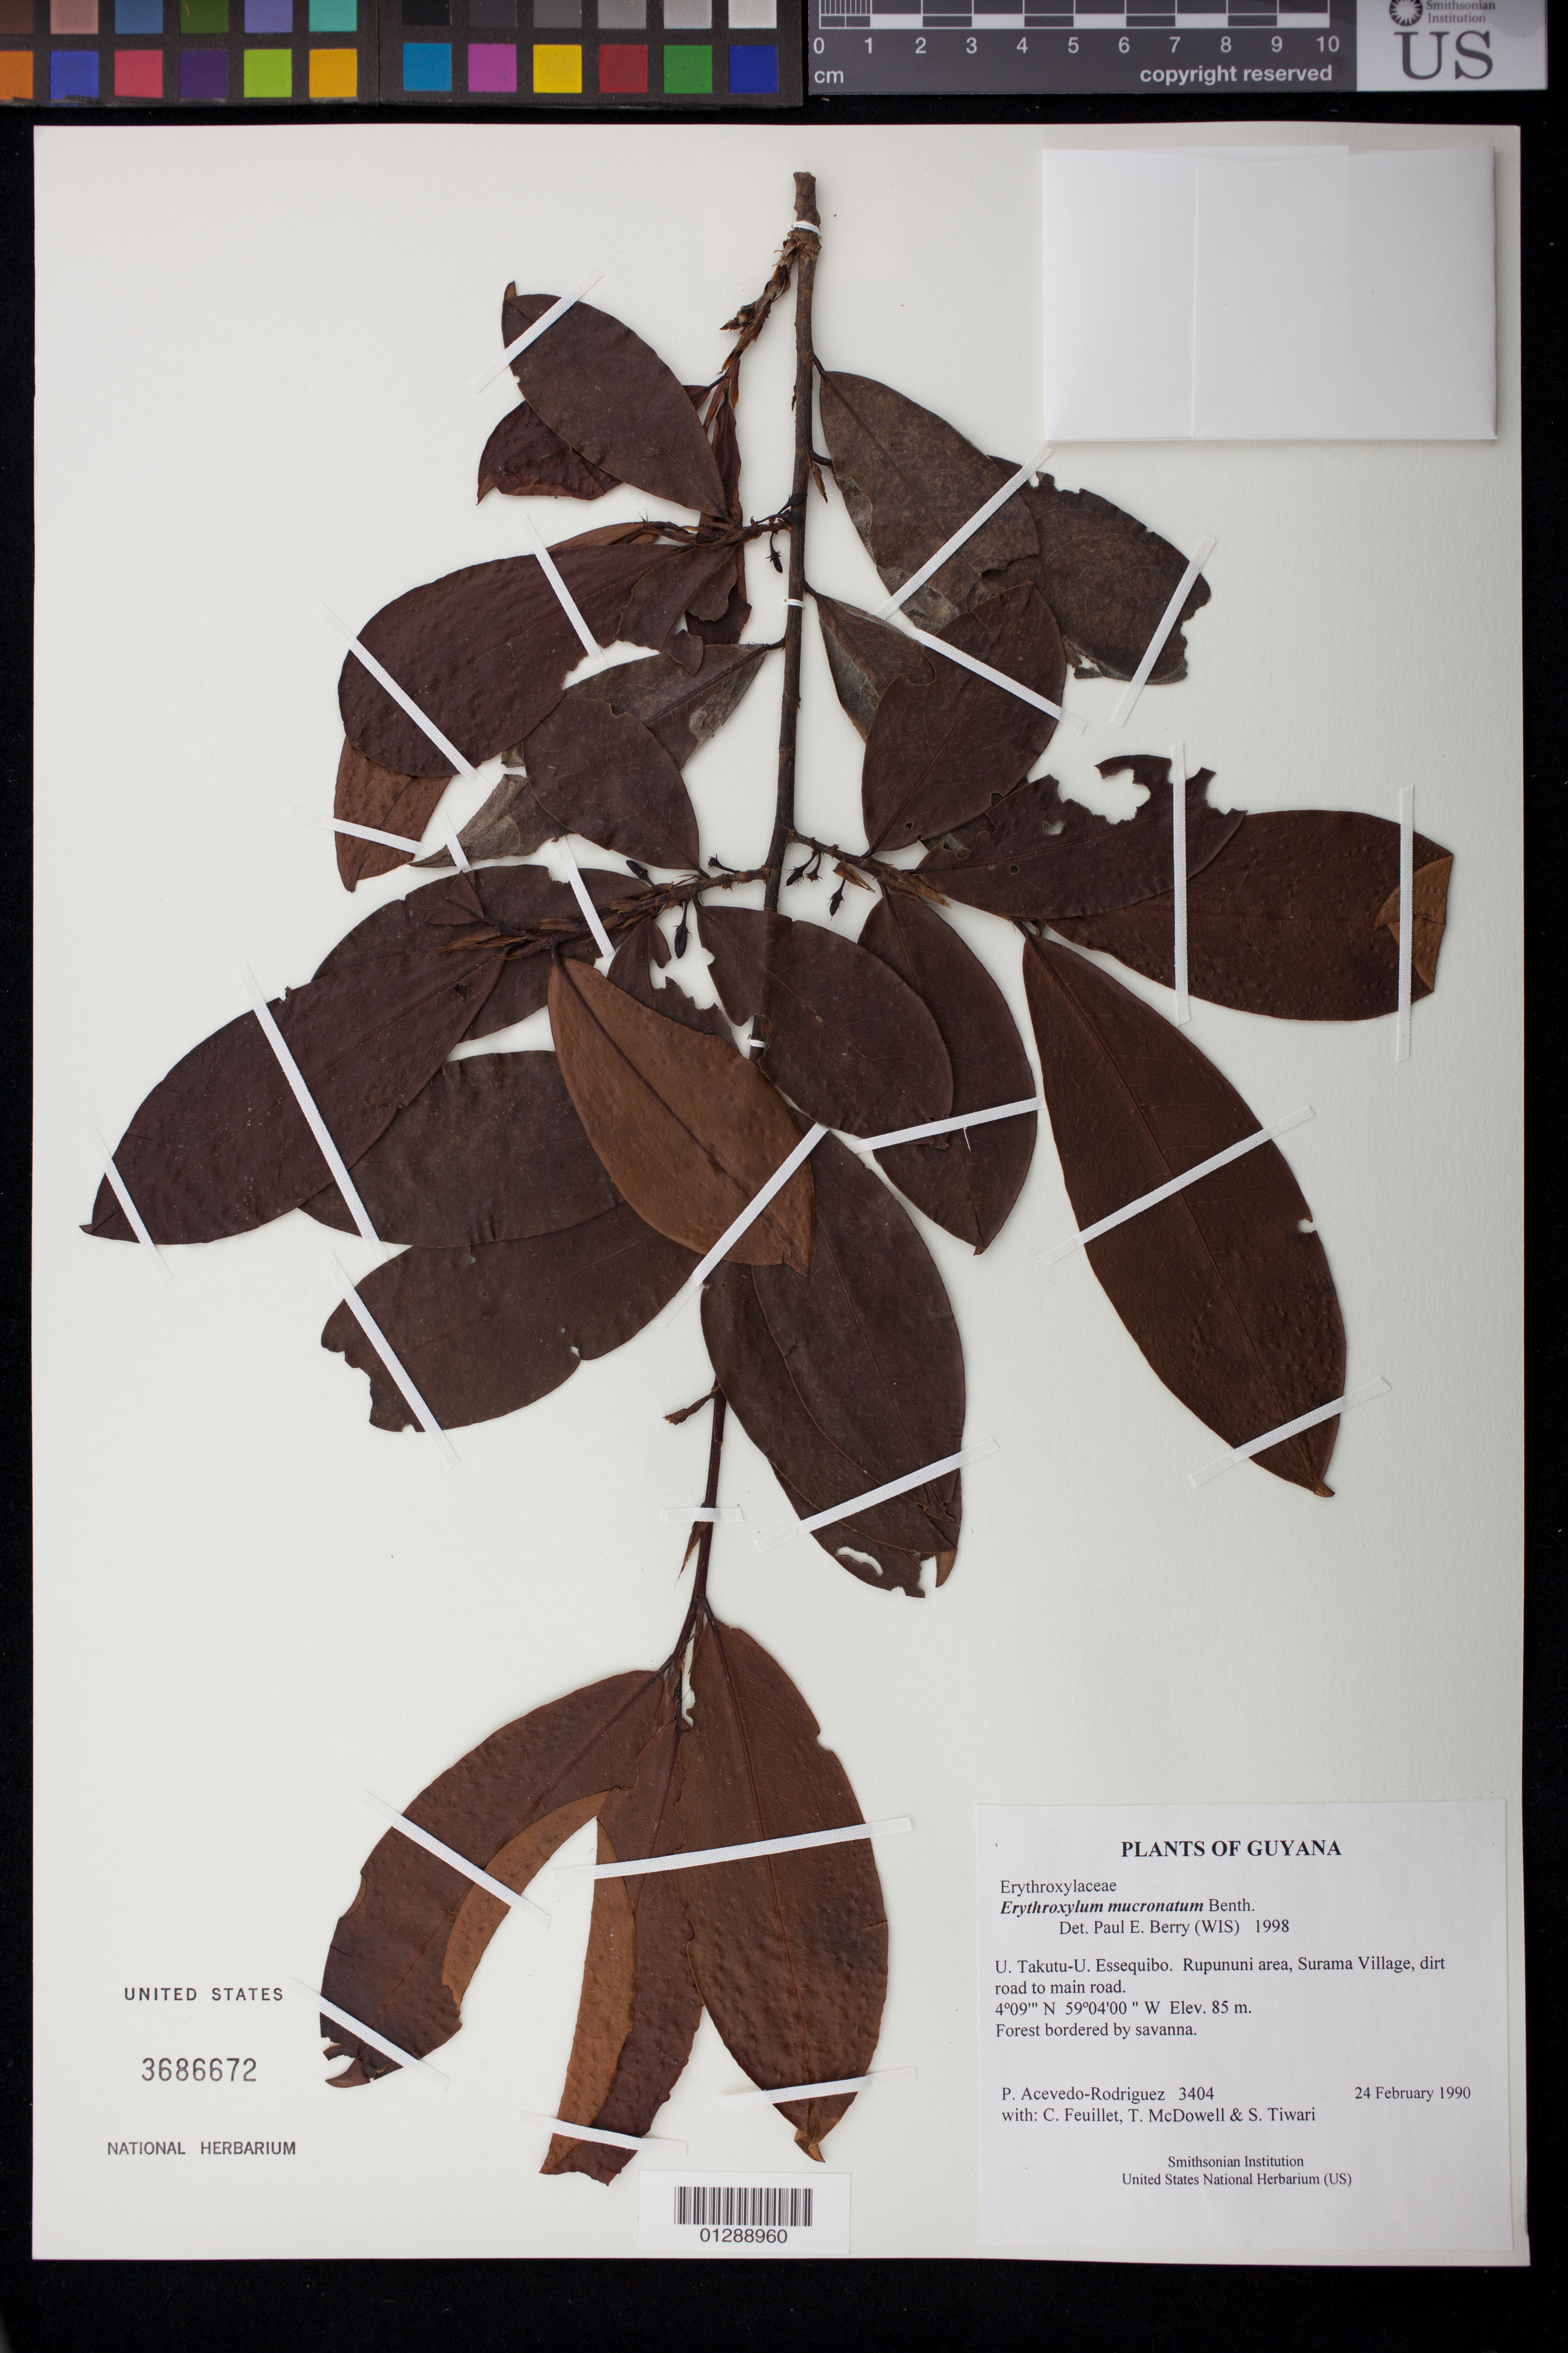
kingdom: Plantae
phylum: Tracheophyta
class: Magnoliopsida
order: Malpighiales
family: Erythroxylaceae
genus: Erythroxylum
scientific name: Erythroxylum mucronatum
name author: Benth.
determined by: Berry, P. E., (WIS), University of Wisconsin - Madison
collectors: P. Acevedo-Rodr., C. Feuillet, T. McDowell & S. Tiwari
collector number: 3404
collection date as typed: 24 February 1990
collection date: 1990-02-24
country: Guyana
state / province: U. Takutu-U. Essequibo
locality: Rupununi area, Surama Village, dirt road to main road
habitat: Forest bordered by savanna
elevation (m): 85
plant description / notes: US, WIS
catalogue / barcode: US 3686672